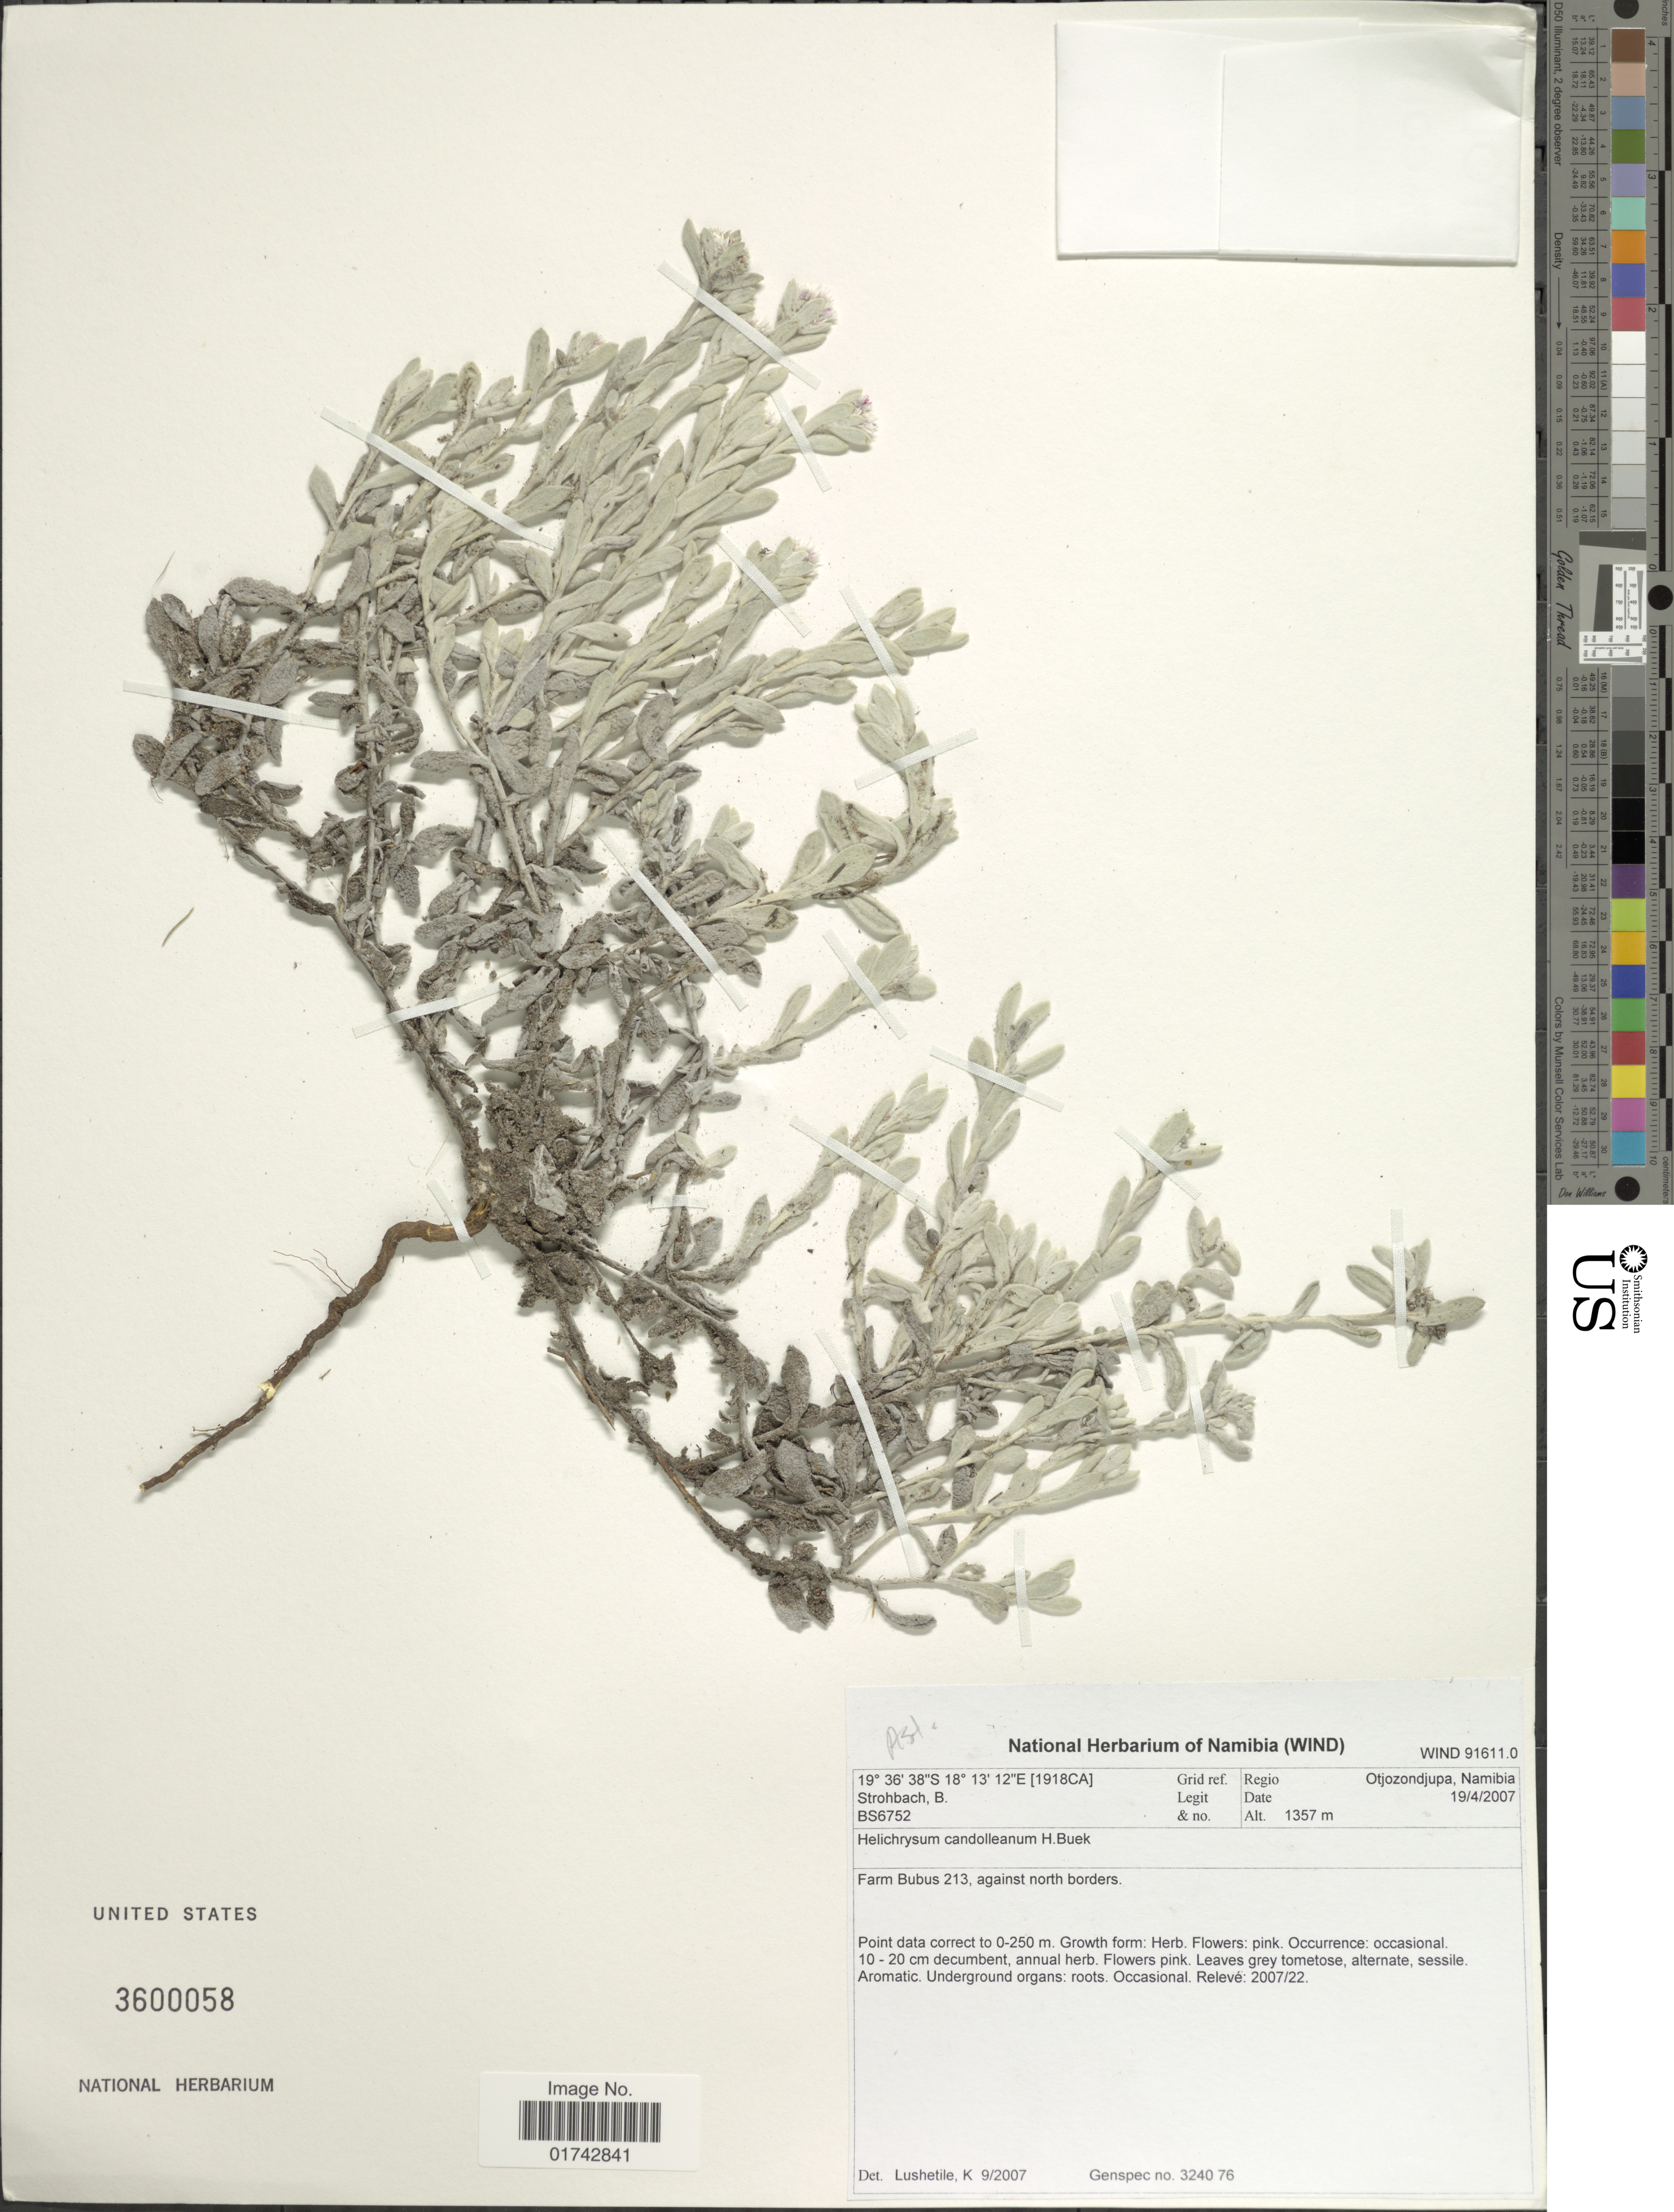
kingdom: Plantae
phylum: Tracheophyta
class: Magnoliopsida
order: Asterales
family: Asteraceae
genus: Helichrysum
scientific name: Helichrysum candolleanum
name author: H. Buek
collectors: B. Strohbach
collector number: BS6752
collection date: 2007-04-19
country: Namibia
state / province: Otjozondjupa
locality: Farm Babus 213, against north borders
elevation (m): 1357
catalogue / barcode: US 3600058